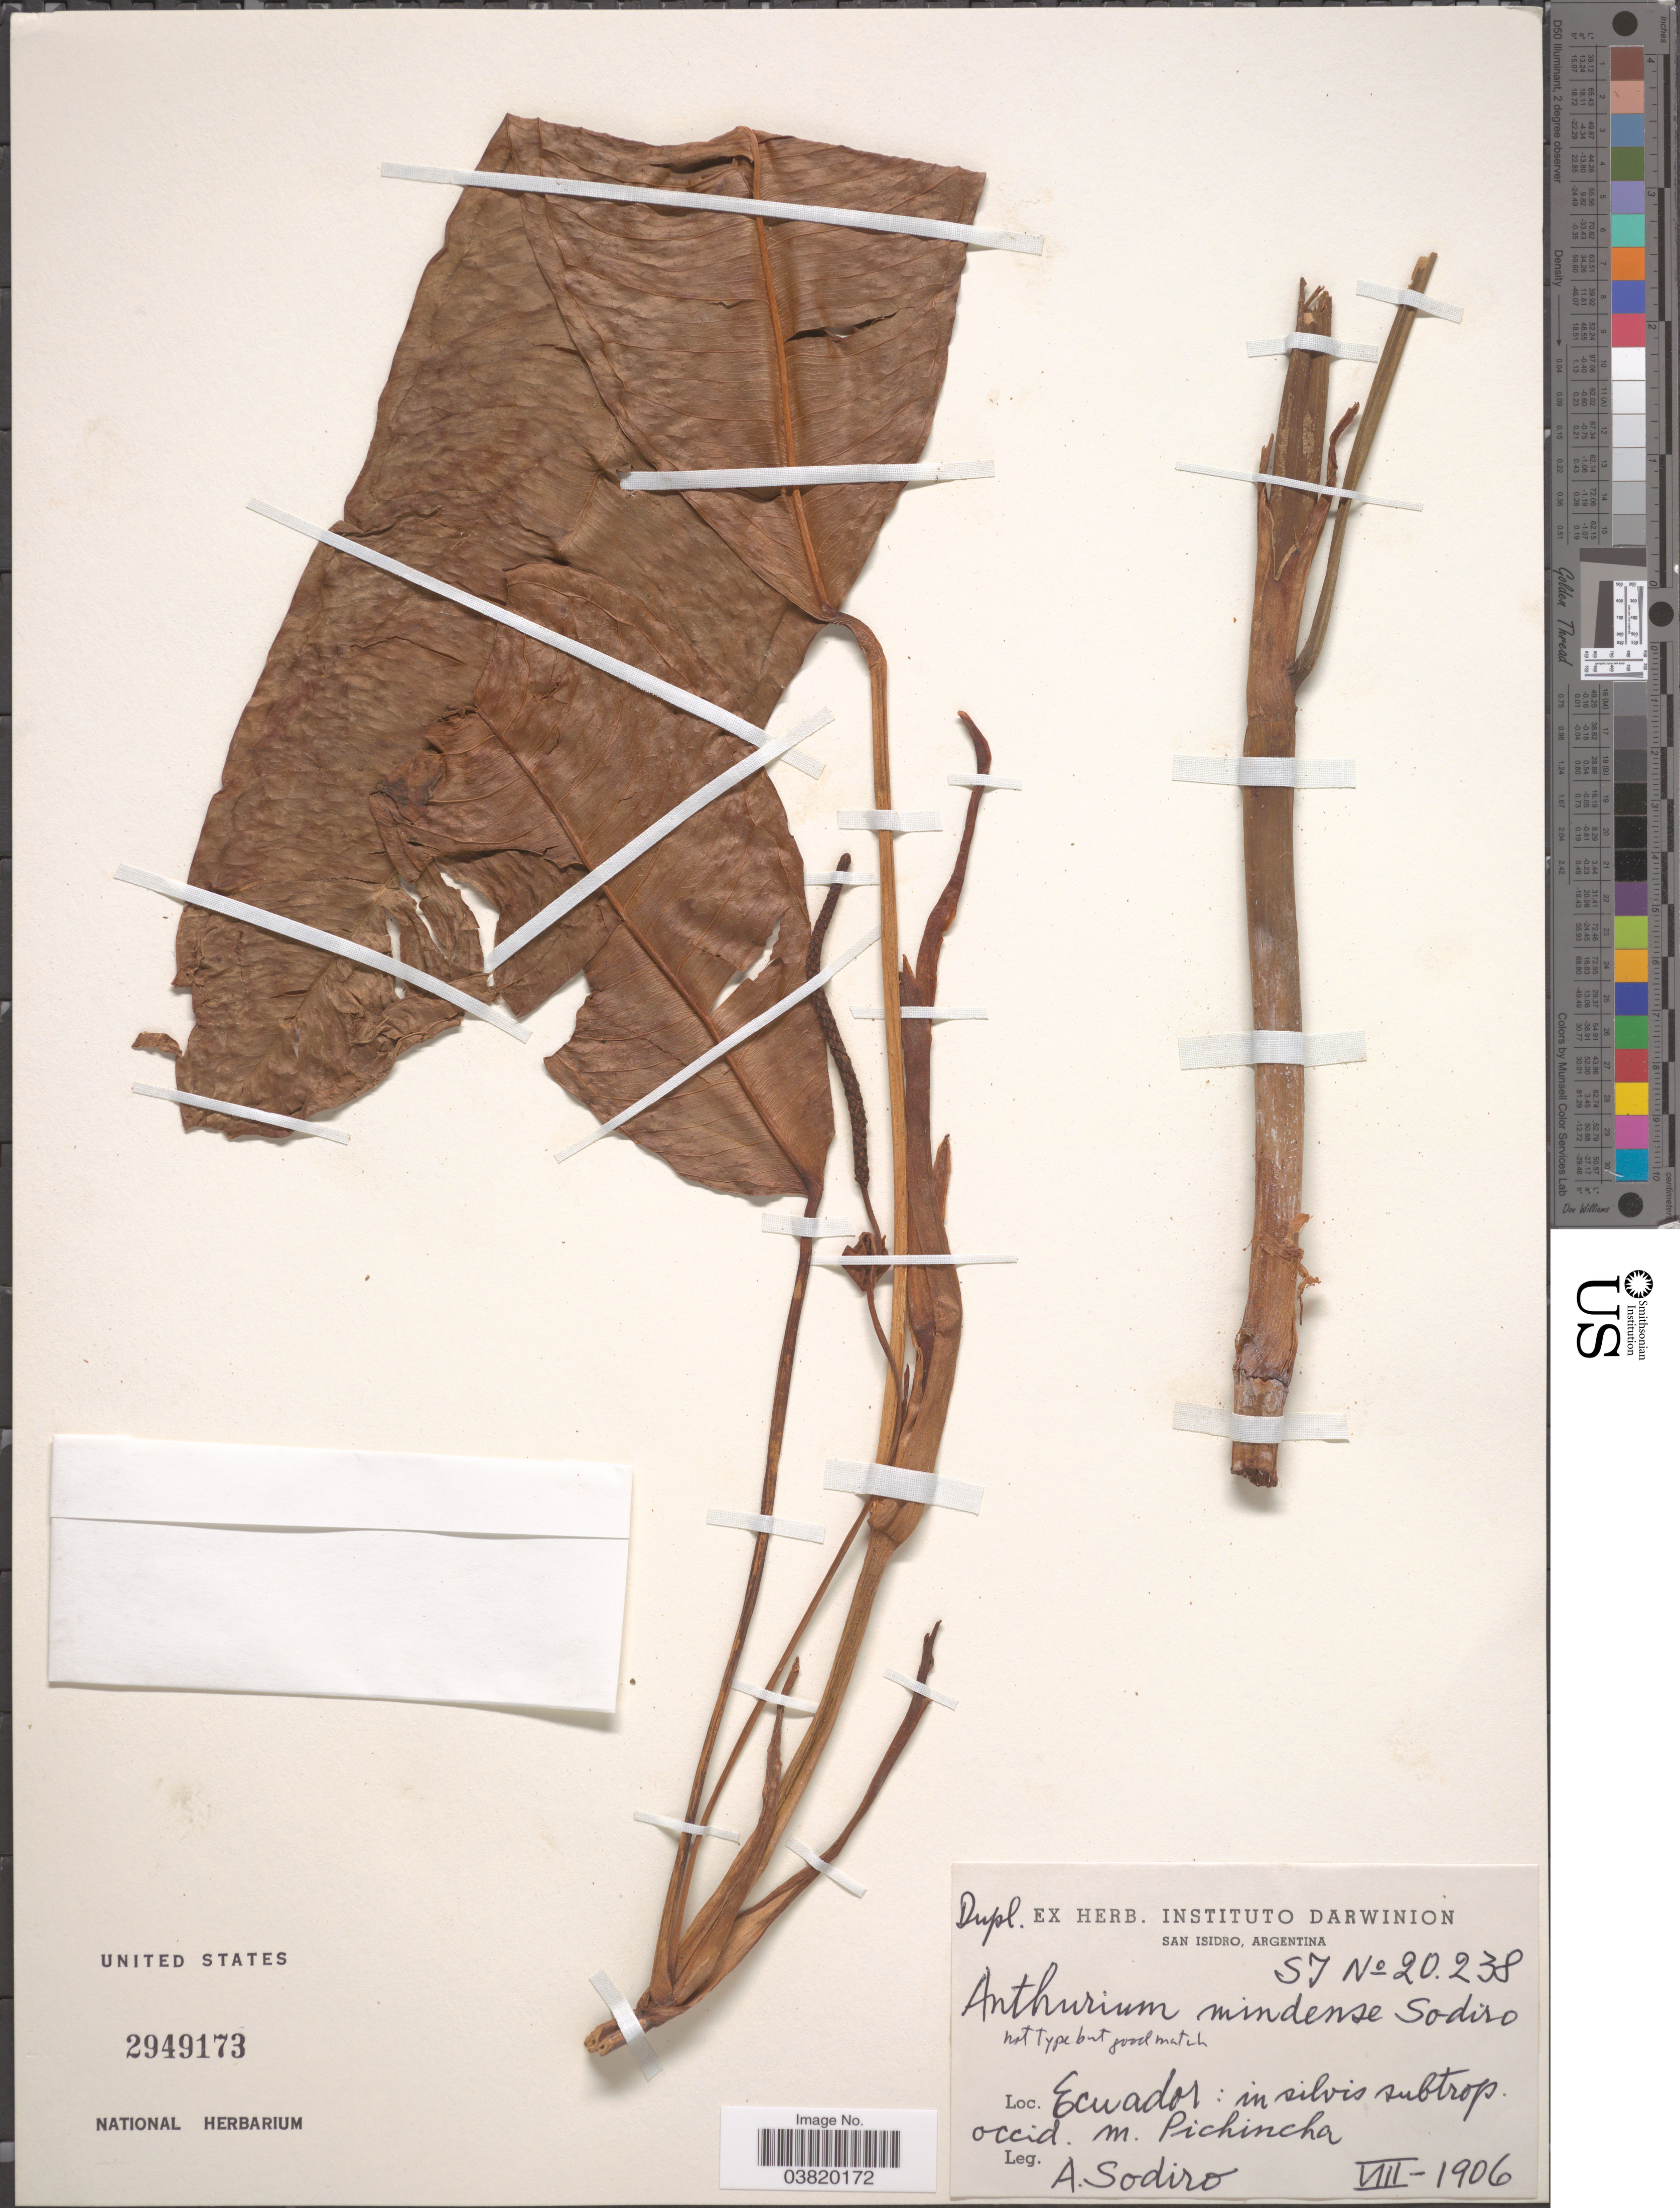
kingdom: Plantae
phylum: Tracheophyta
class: Liliopsida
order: Alismatales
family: Araceae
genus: Anthurium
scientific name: Anthurium mindense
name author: Sodiro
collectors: A. Sodiro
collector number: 20238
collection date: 1906-08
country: Ecuador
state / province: Pichincha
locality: In silvis subtrop. occid. m. Pichincha.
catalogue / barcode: US 2949173